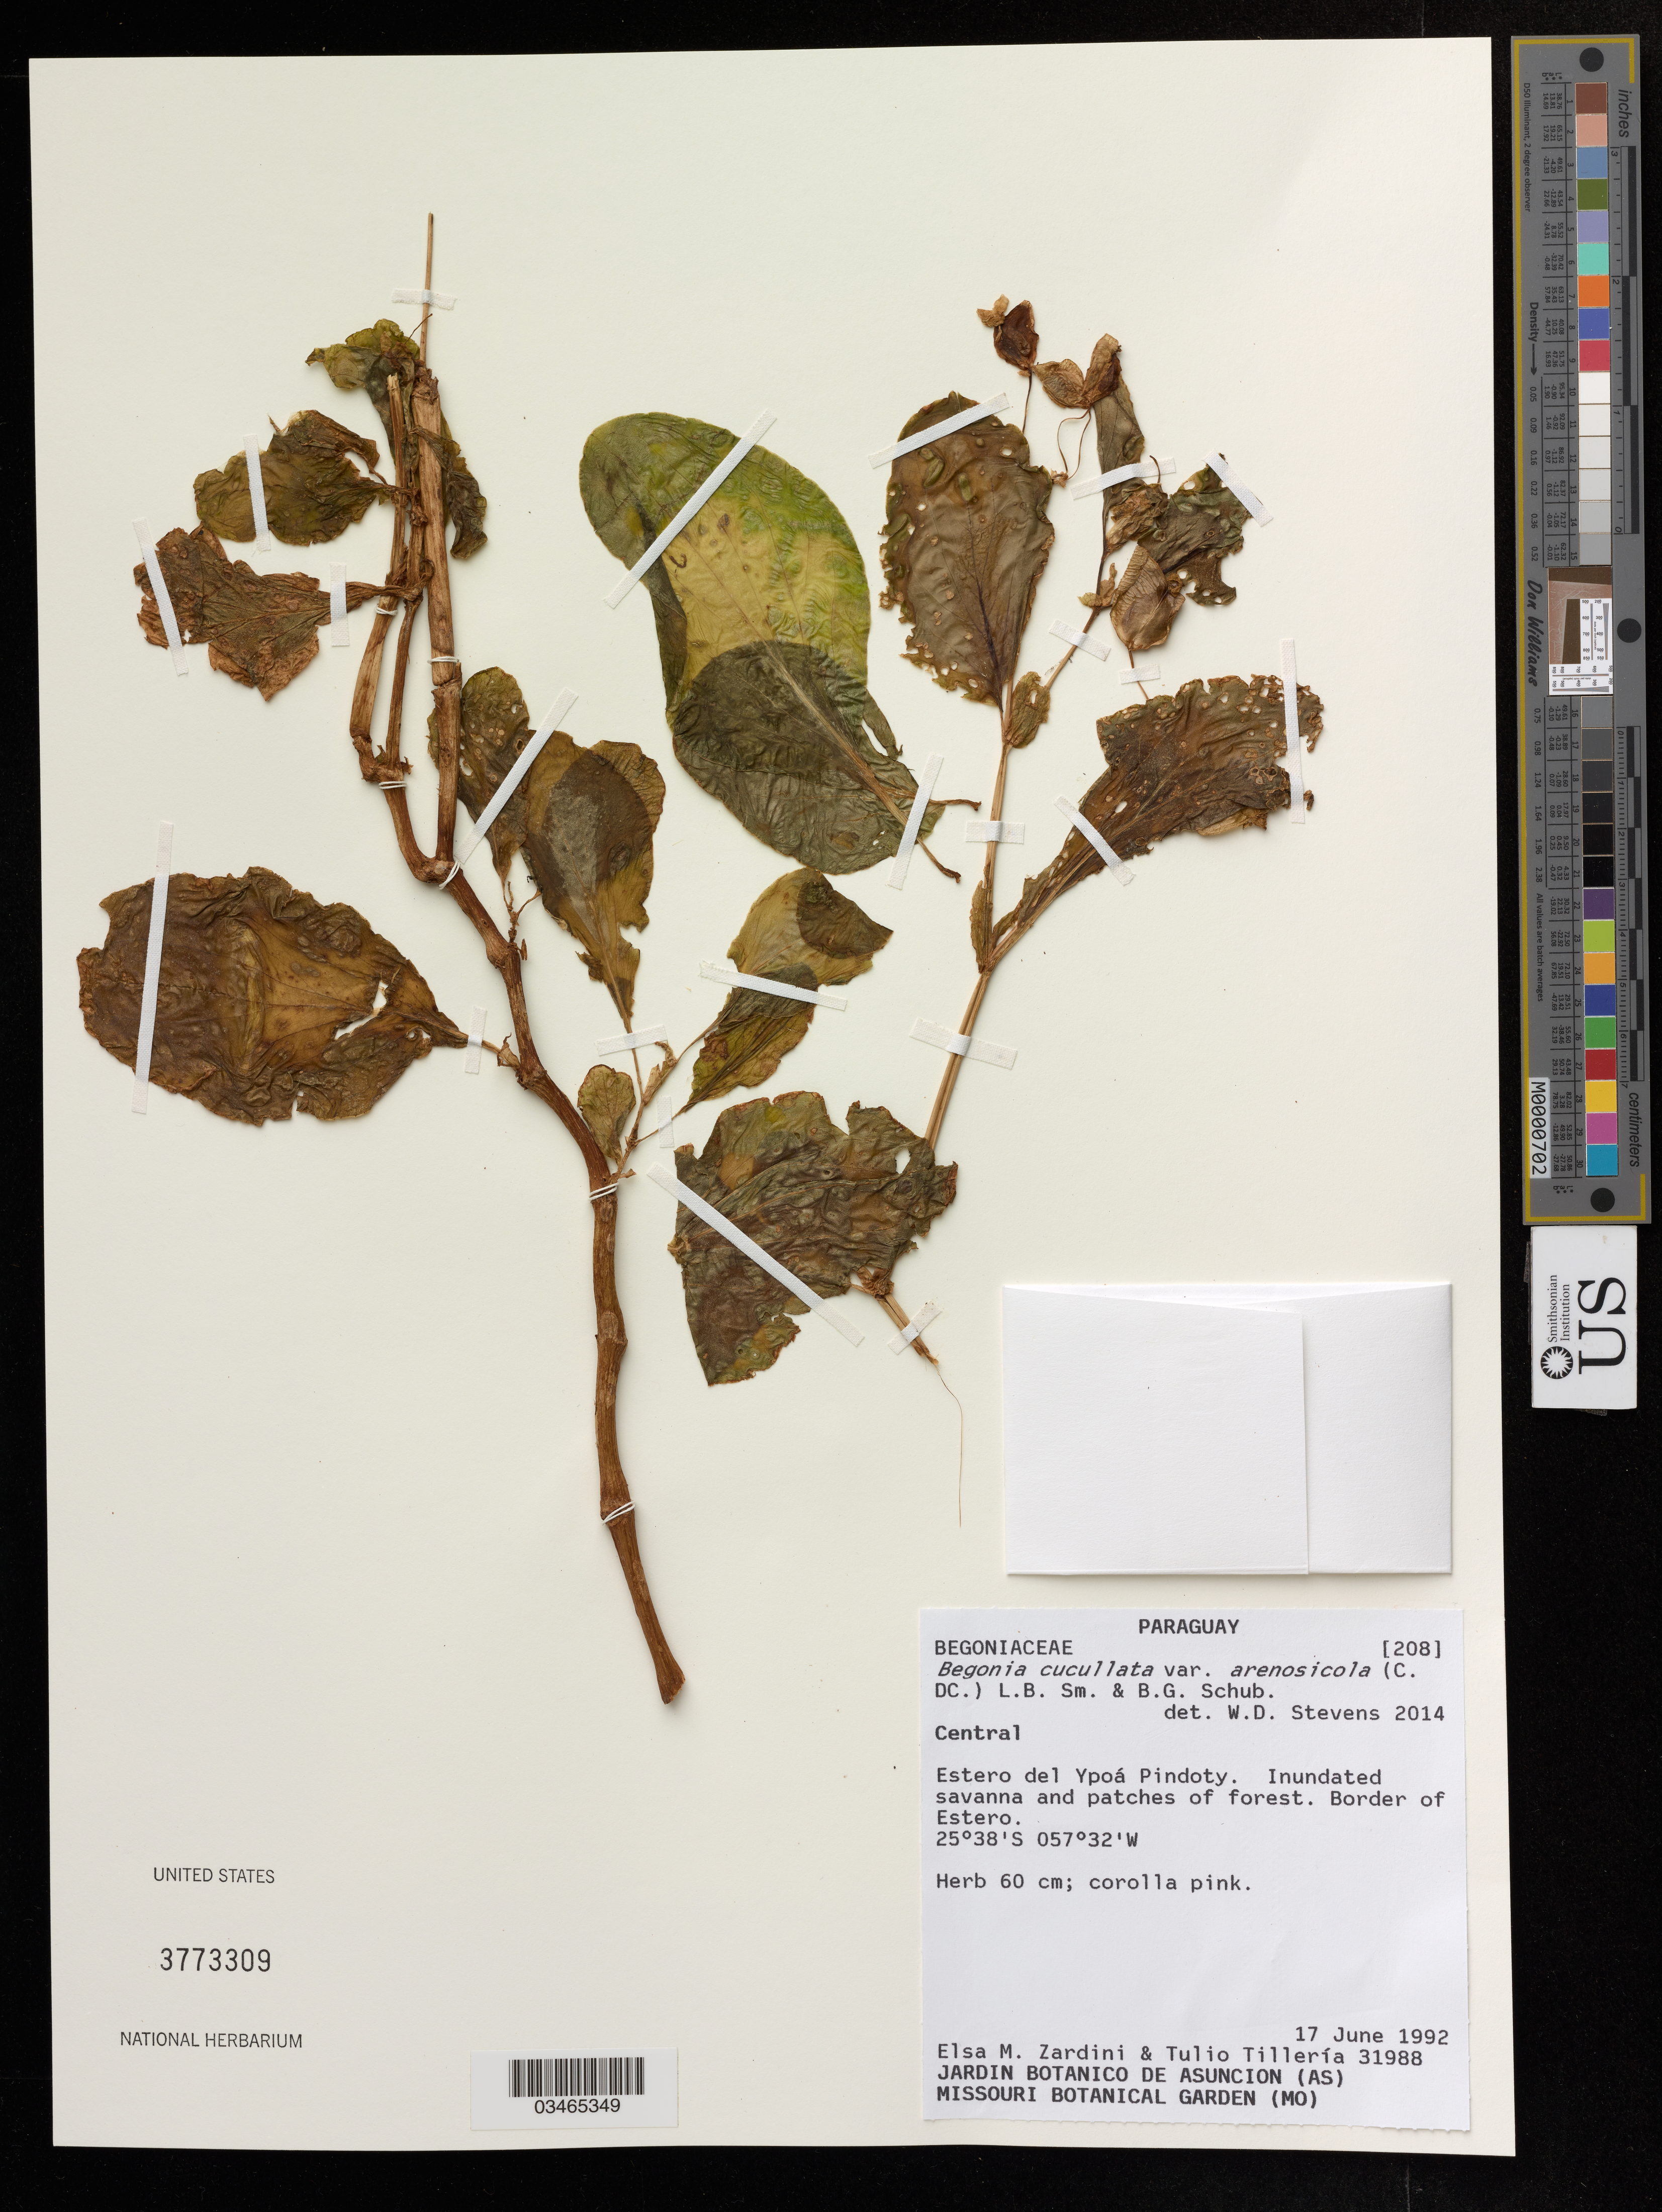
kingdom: Plantae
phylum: Tracheophyta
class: Magnoliopsida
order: Cucurbitales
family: Begoniaceae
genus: Begonia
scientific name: Begonia cucullata var. arenosicola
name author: (C. DC.) L.B. Sm. & B.G. Schub.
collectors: E. Zardini & T. Tilleria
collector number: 31988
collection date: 1992-06-17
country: Paraguay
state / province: Central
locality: Estero del Ypoá Pindoty. Inundated savanna and patches of forest. Border of Estero.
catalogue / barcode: US 3773309